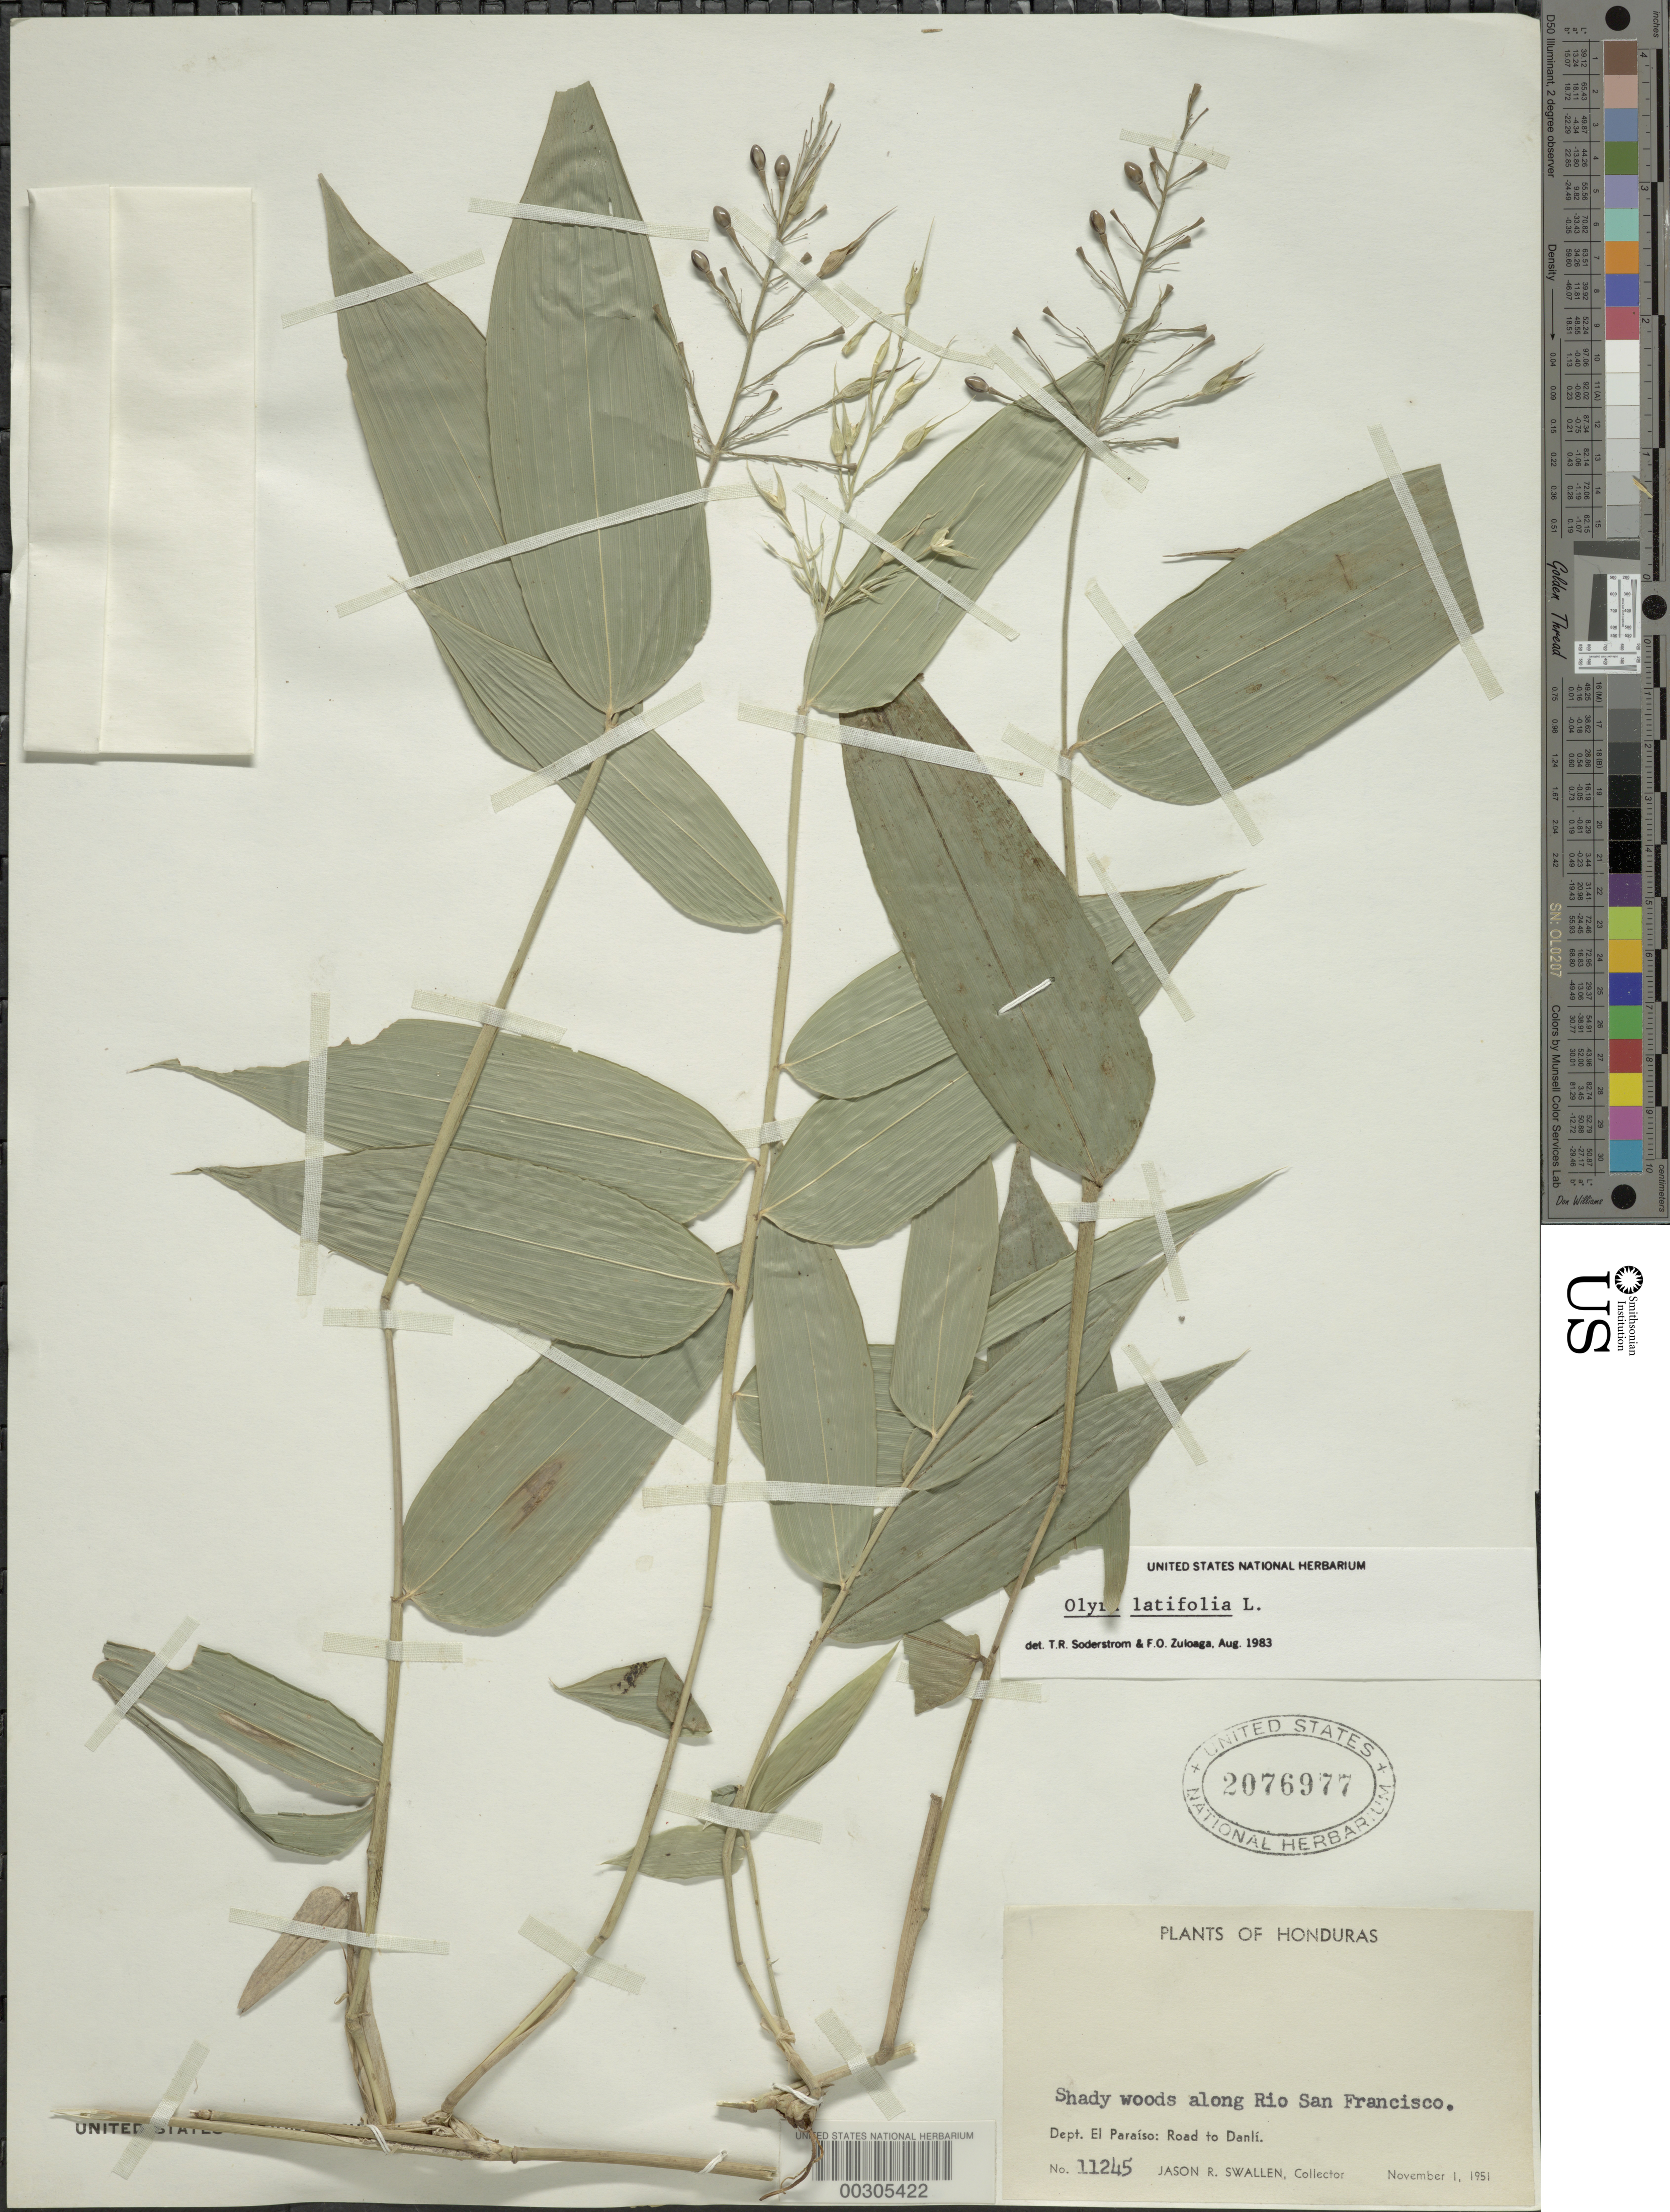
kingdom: Plantae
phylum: Tracheophyta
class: Liliopsida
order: Poales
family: Poaceae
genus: Olyra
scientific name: Olyra latifolia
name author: L.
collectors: J. R. Swallen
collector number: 11245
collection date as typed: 01 Nov 1951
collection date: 1951-11-01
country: Honduras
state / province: El Paraíso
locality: Río San Francisco, Danli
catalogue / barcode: US 2076977